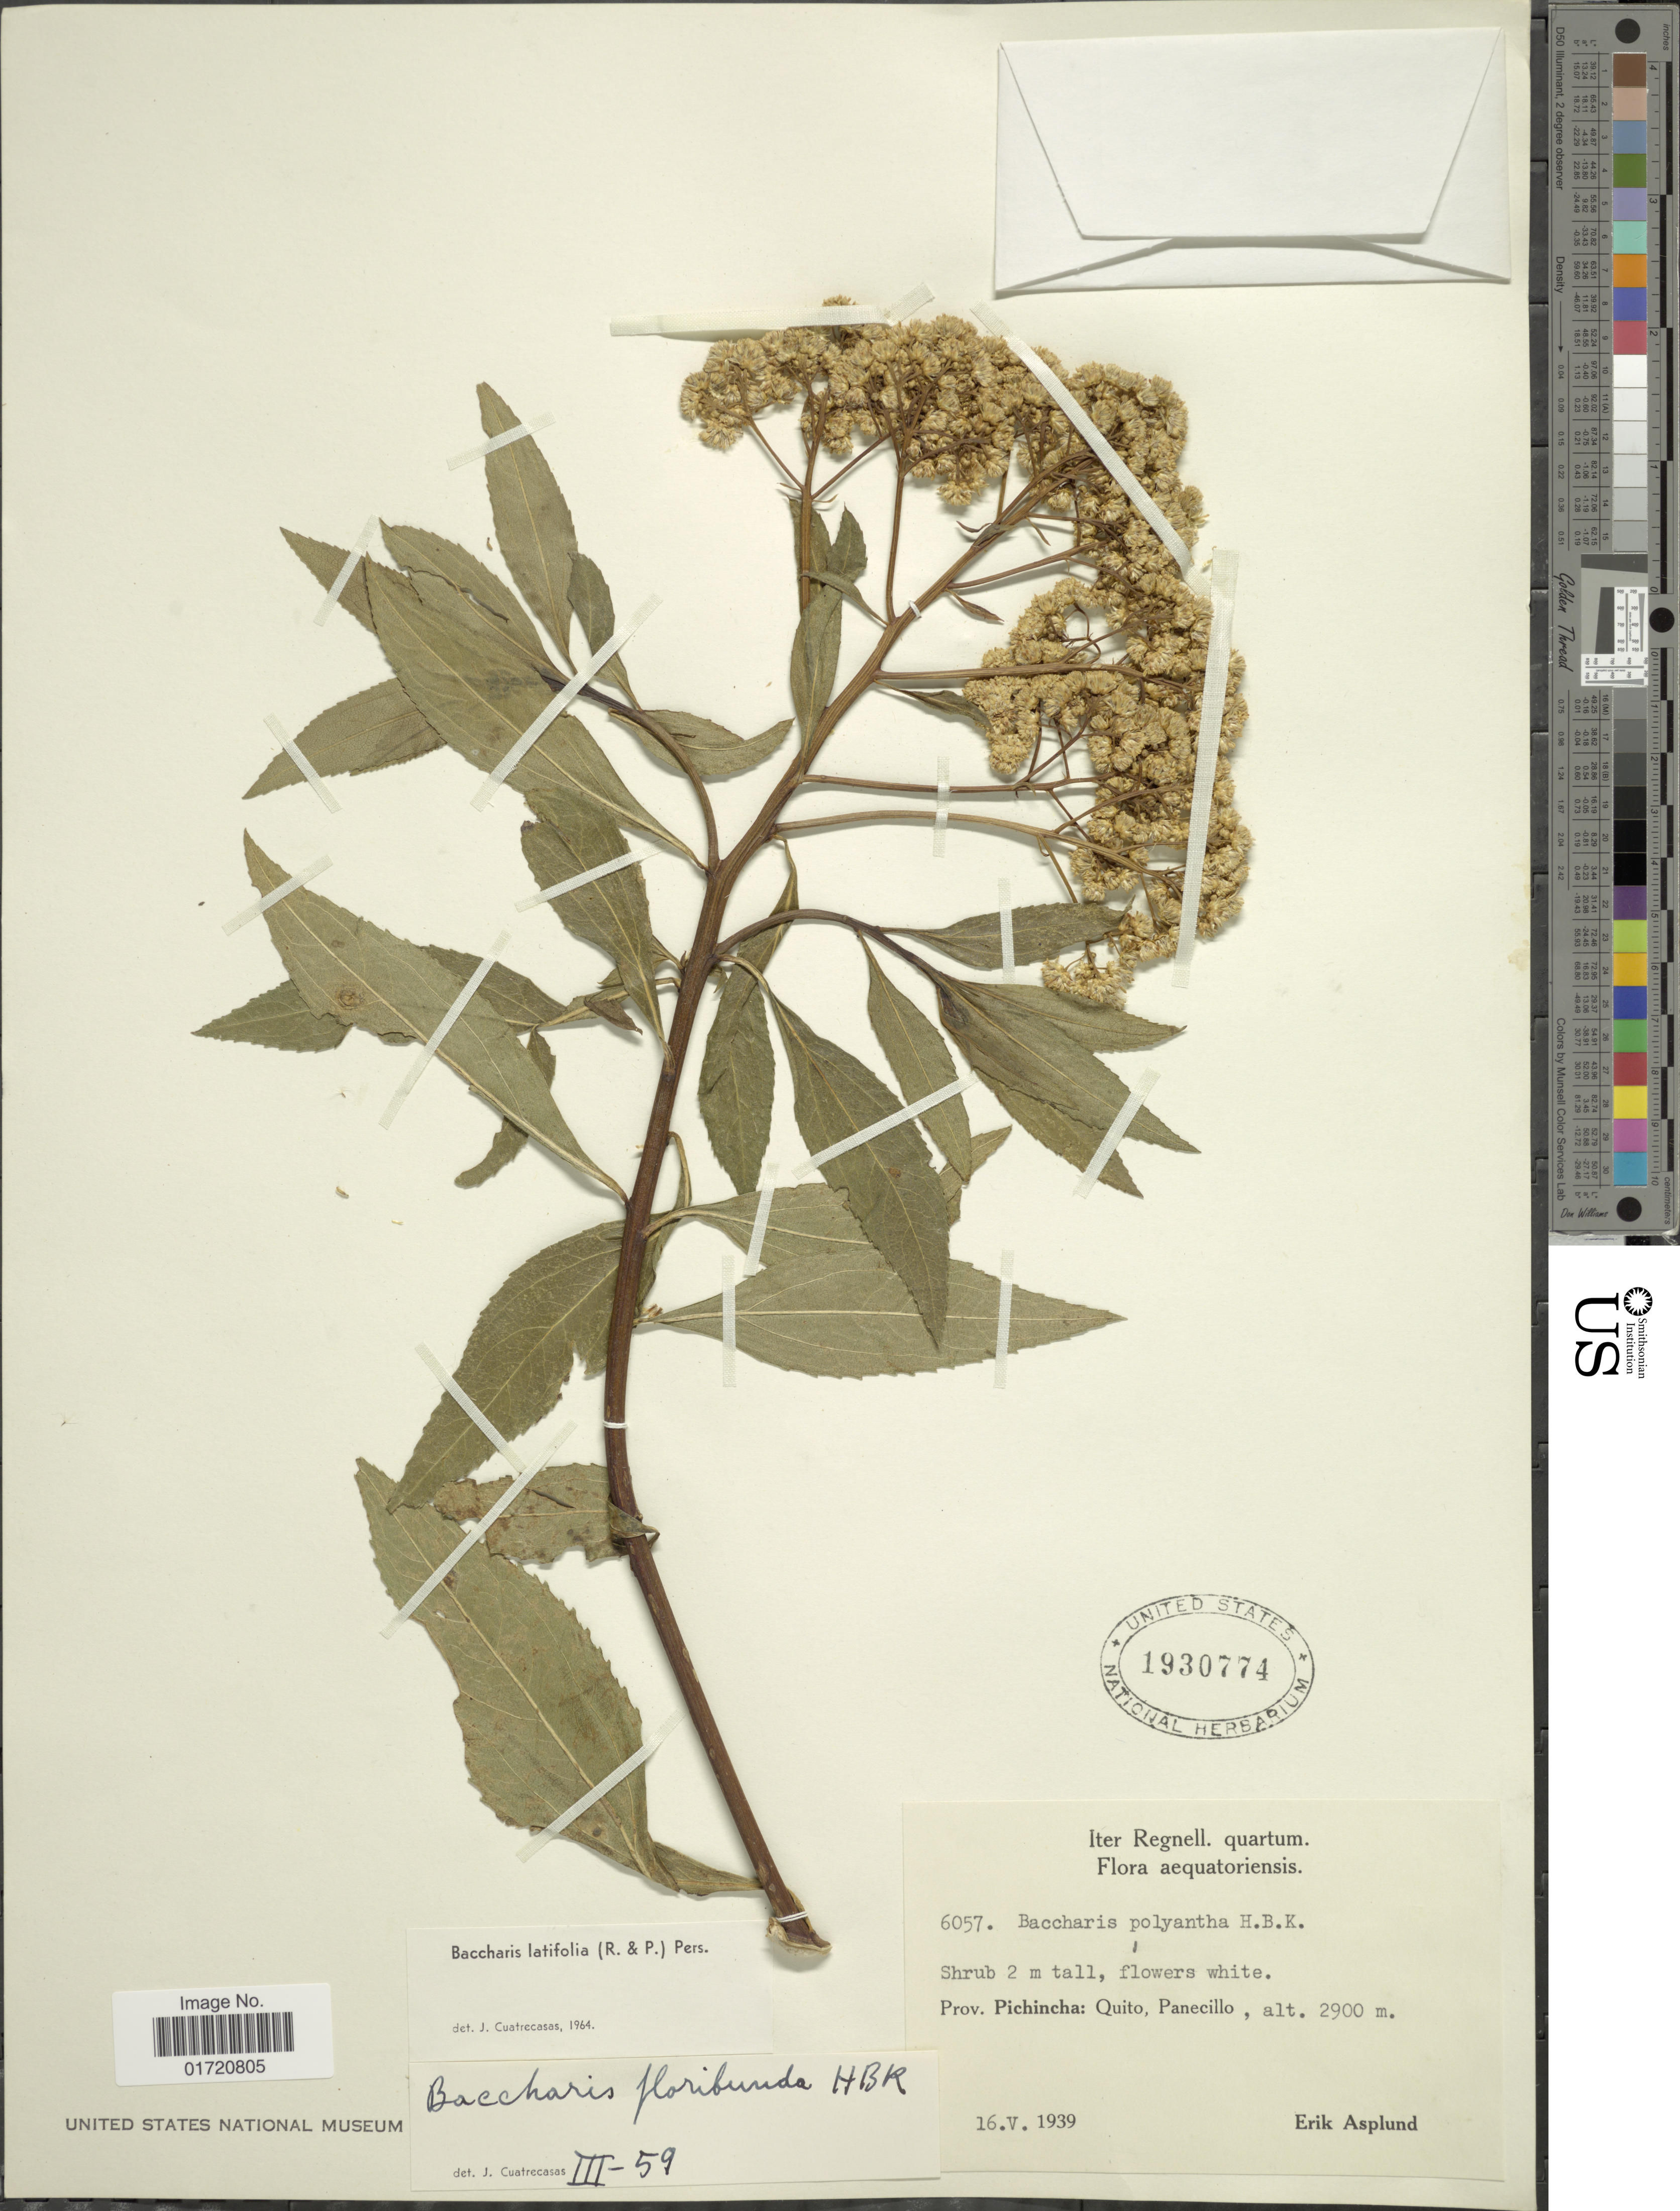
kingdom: Plantae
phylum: Tracheophyta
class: Magnoliopsida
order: Asterales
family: Asteraceae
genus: Baccharis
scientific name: Baccharis latifolia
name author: (Ruiz & Pav.) Pers.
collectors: E. Asplund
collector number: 6057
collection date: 1939-05-16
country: Ecuador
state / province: Pichincha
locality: Quito, Panecillo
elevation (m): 2900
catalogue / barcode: US 1930774